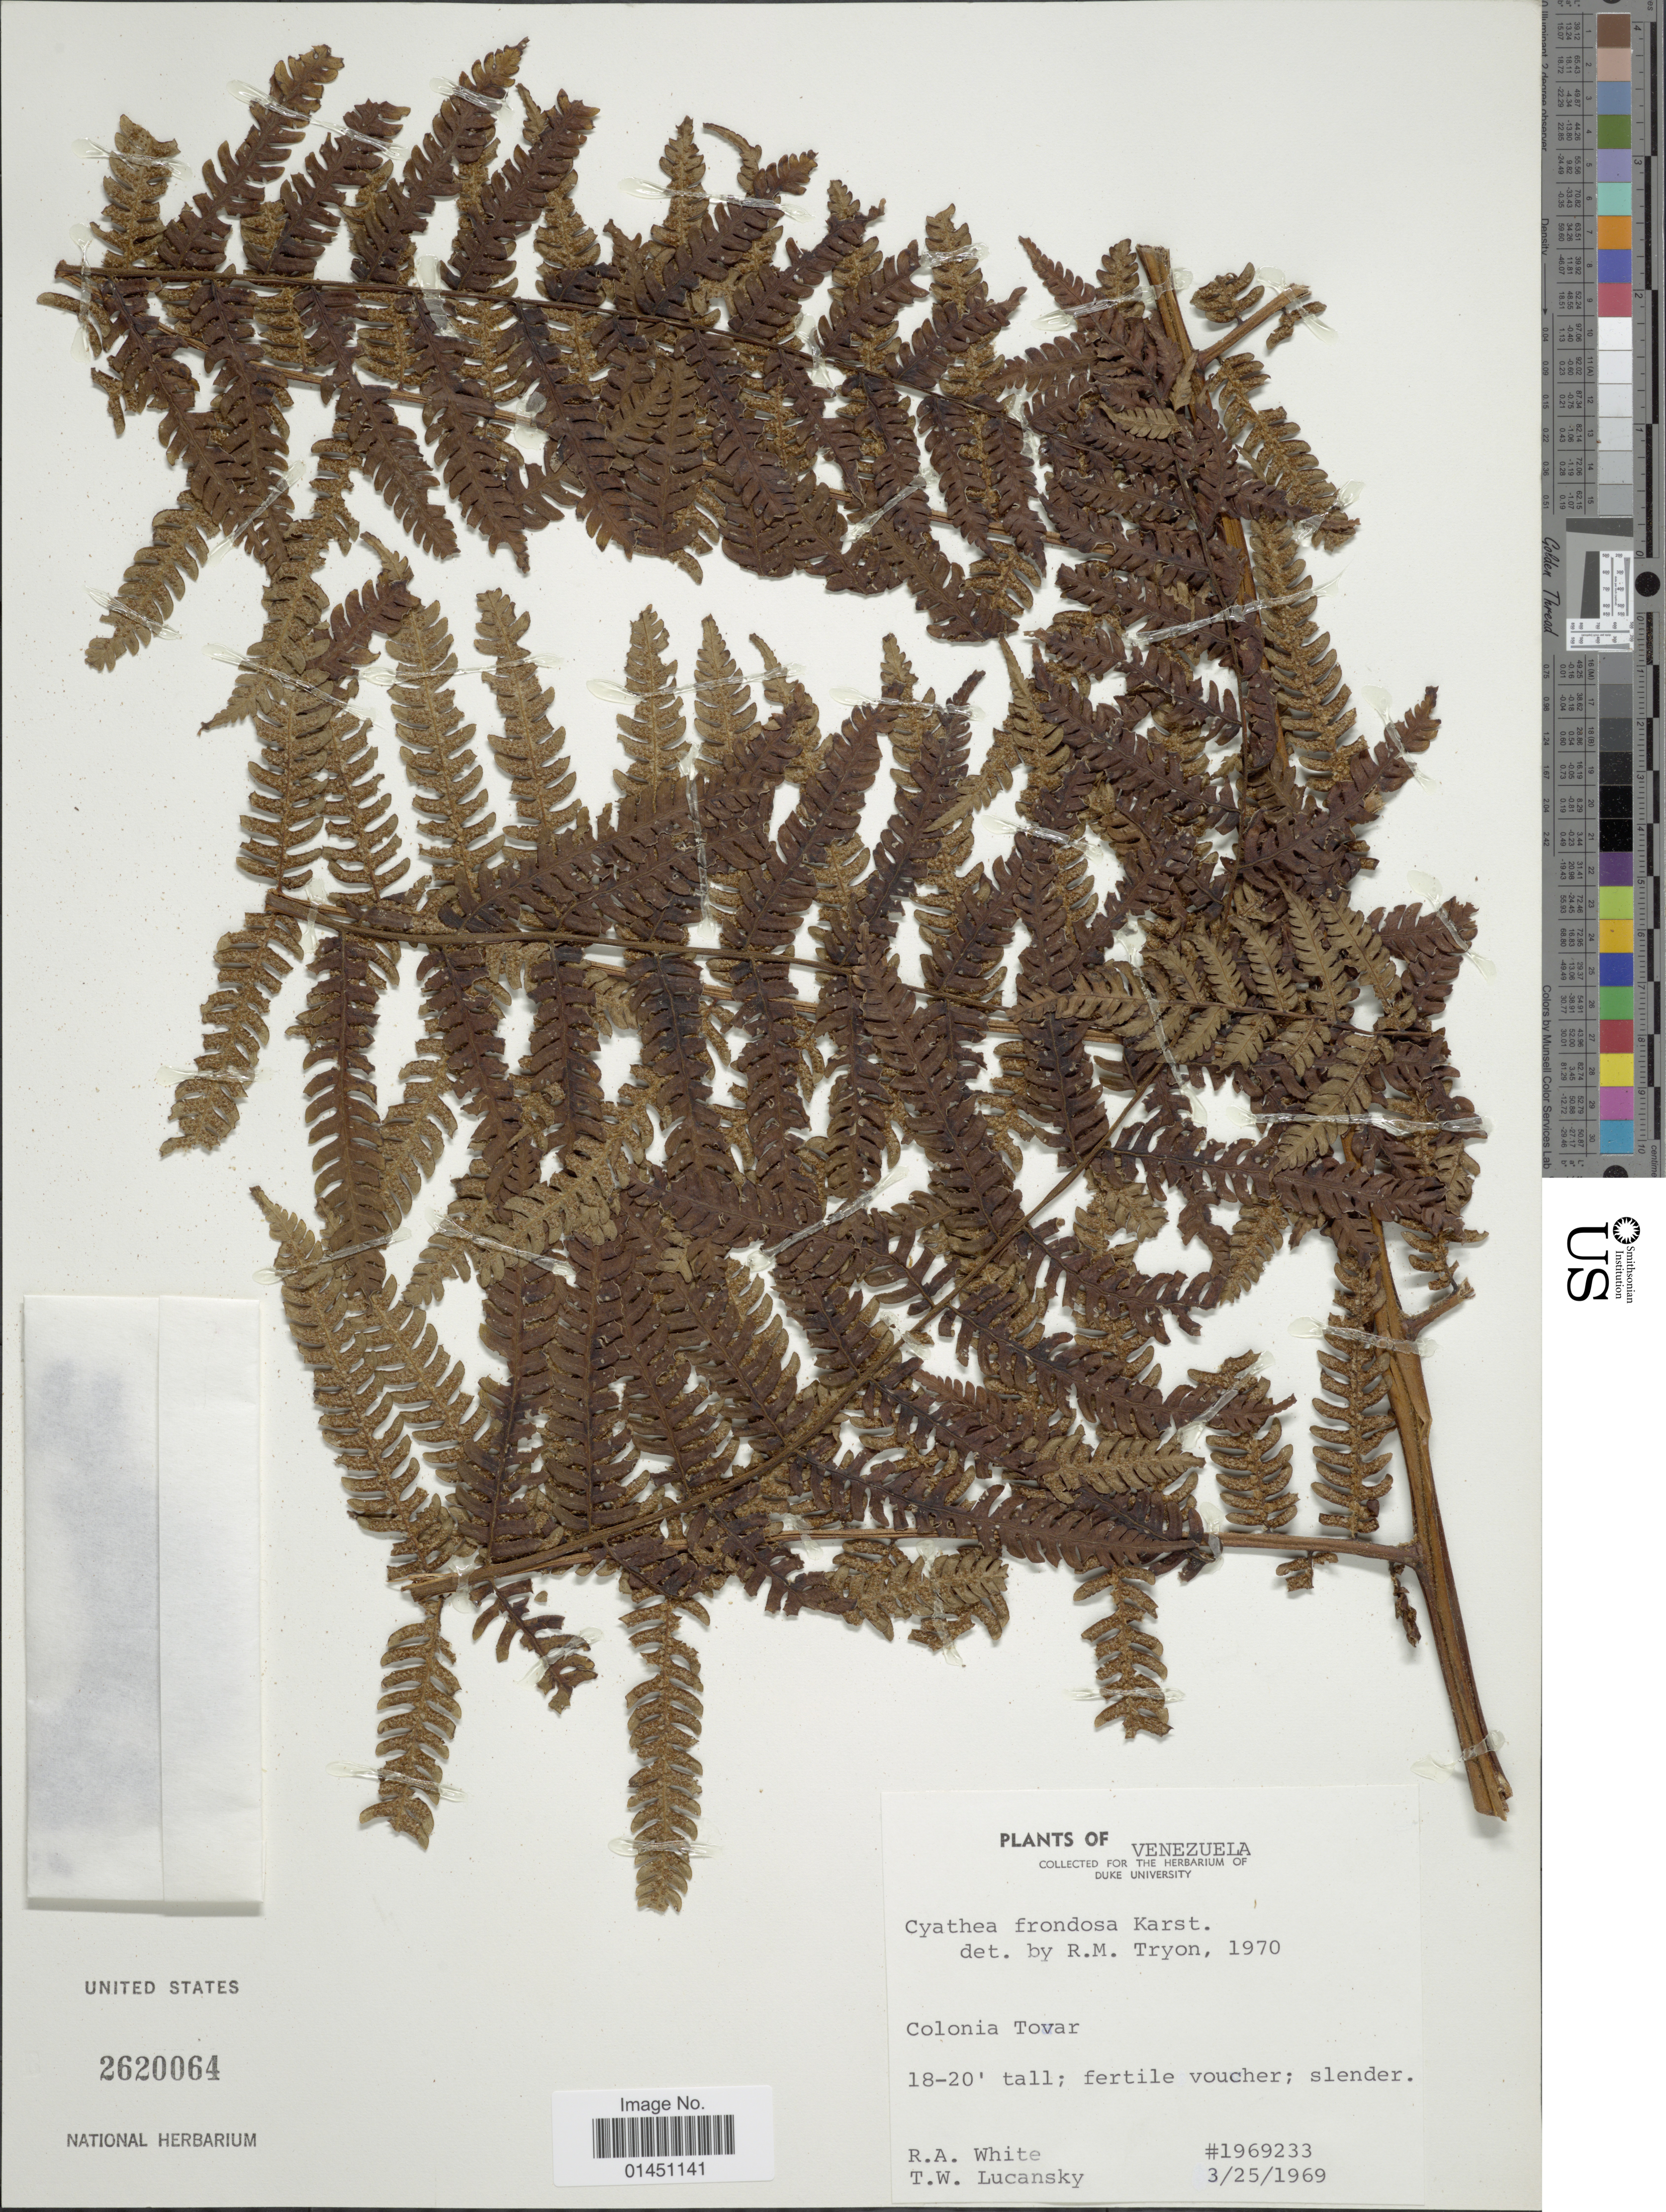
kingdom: Plantae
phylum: Tracheophyta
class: Polypodiopsida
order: Cyatheales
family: Cyatheaceae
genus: Cyathea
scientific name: Cyathea caracasana var. boliviensis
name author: (Rosenst.) R.M. Tryon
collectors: R. A. White & T. Lucansky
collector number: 1969233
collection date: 1969-03-25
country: Venezuela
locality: Colonia Tovar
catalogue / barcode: US 2620064